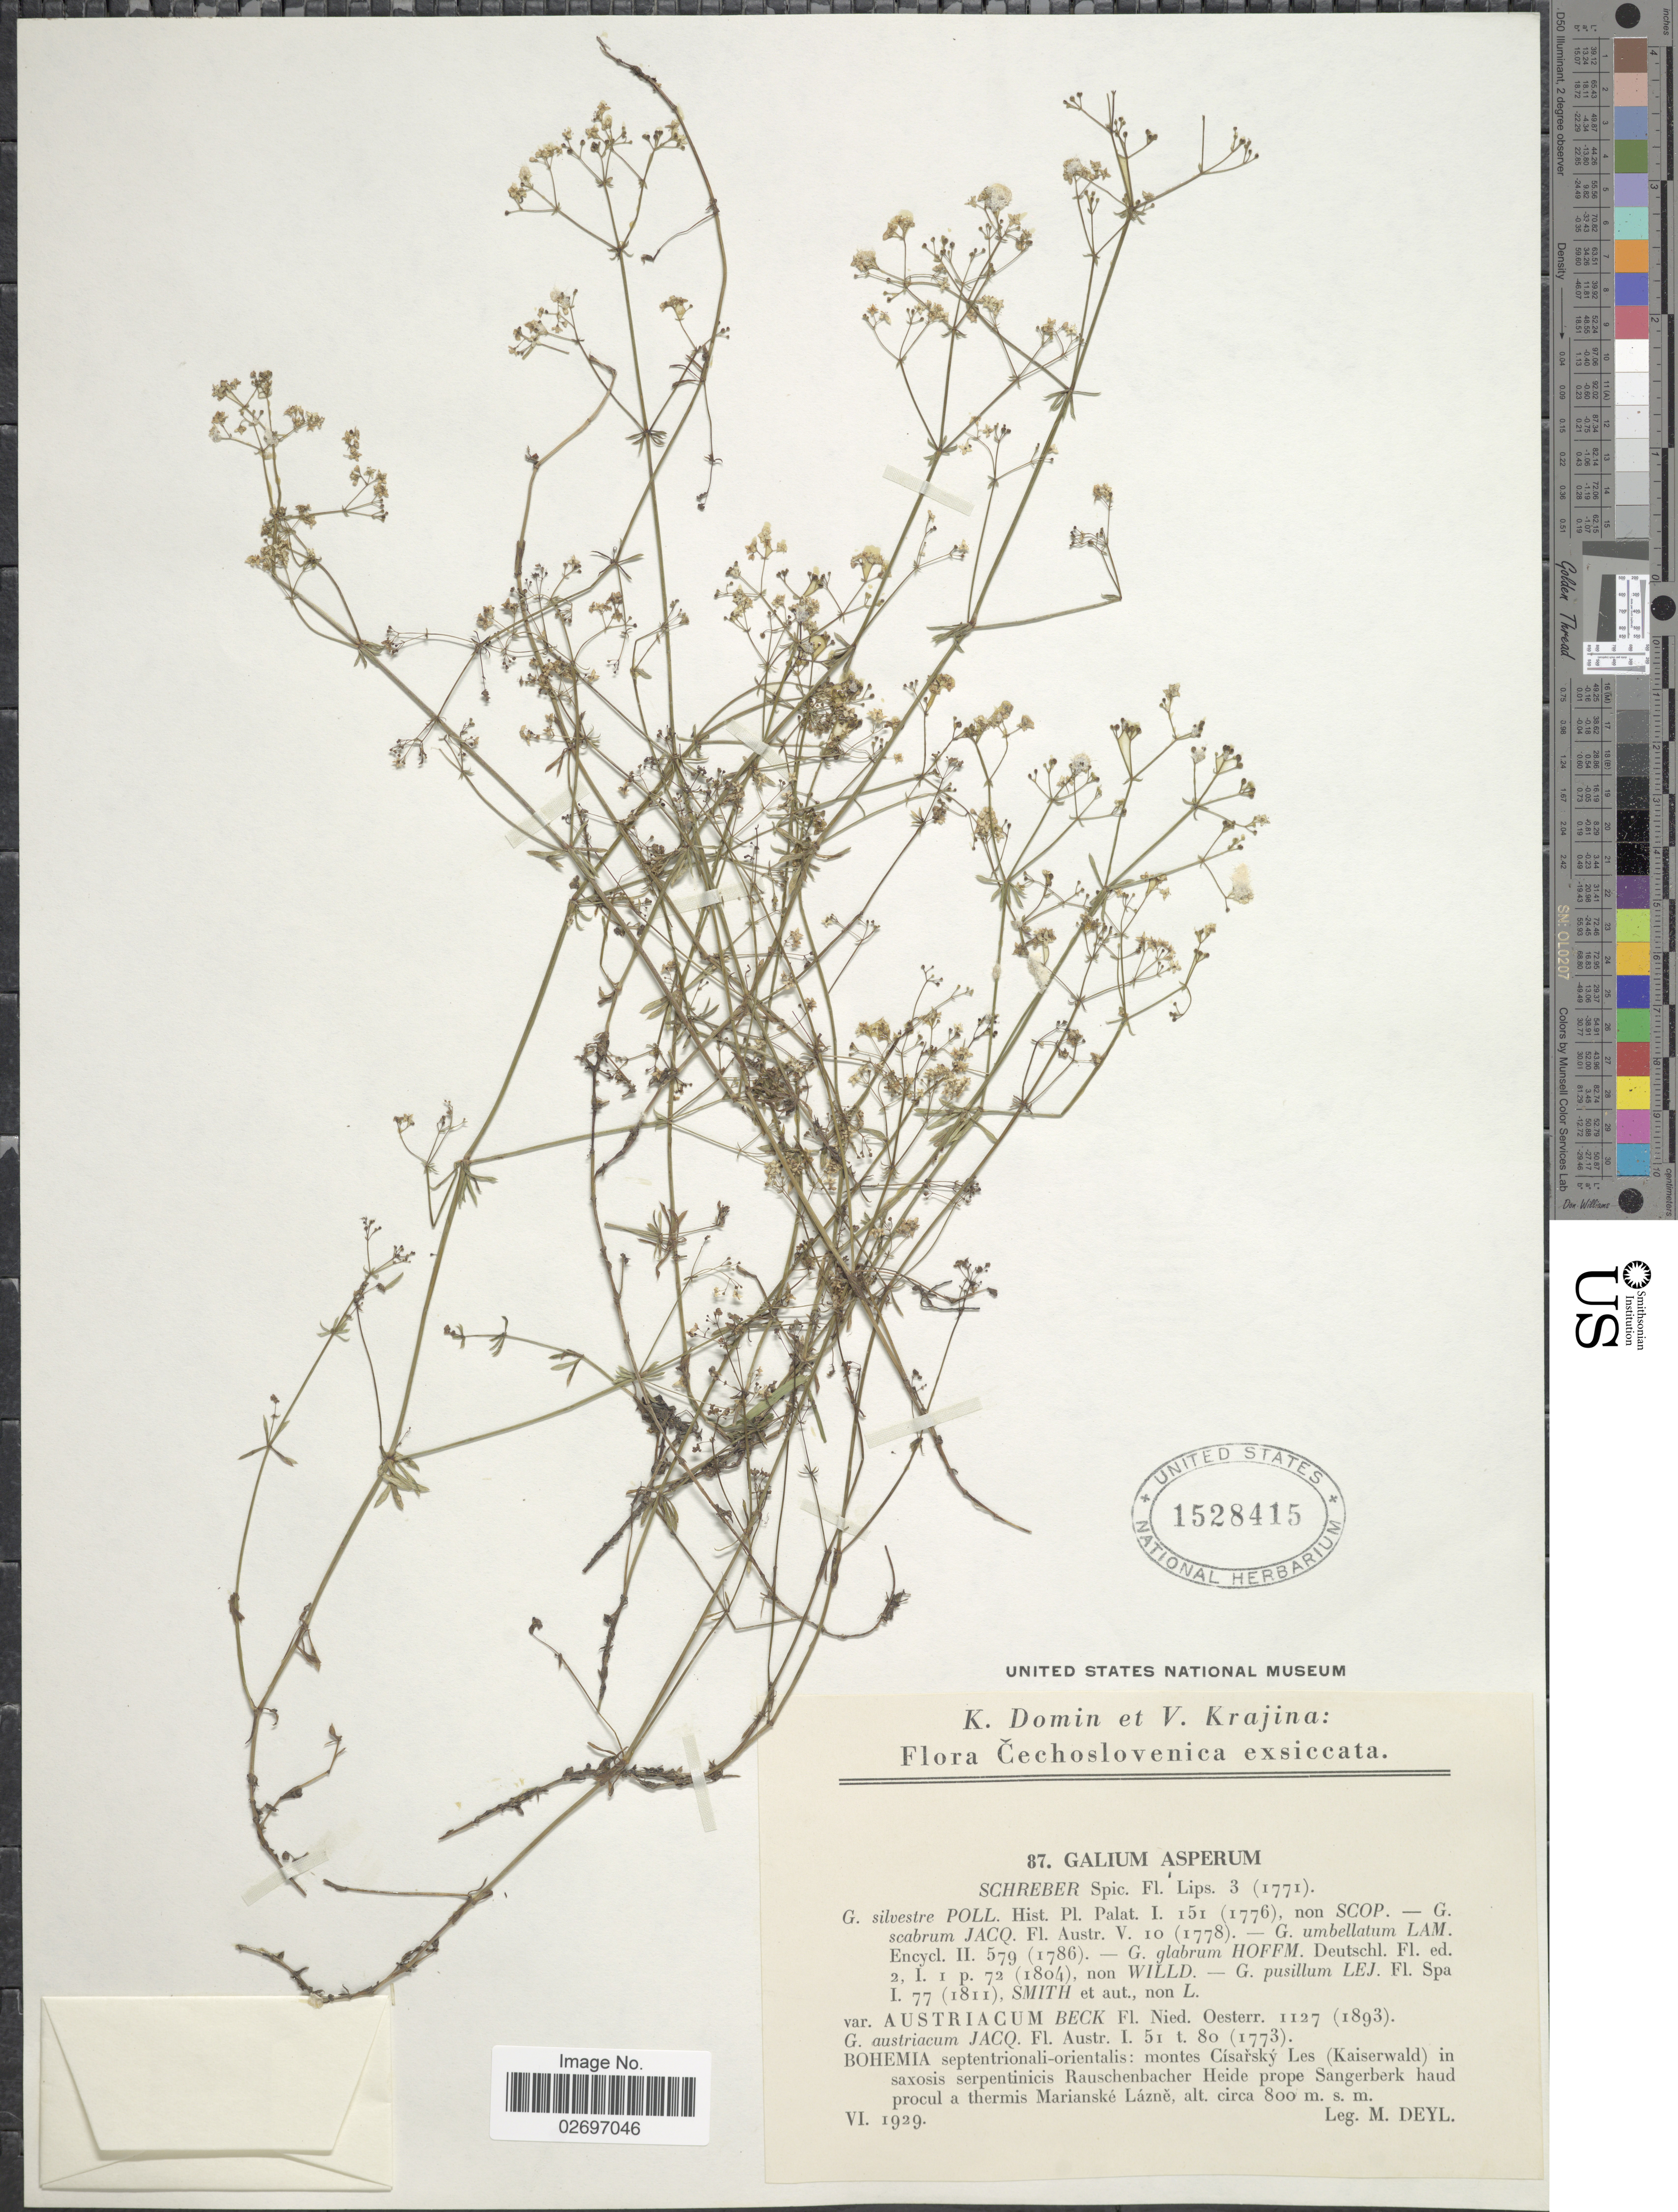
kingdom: Plantae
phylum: Tracheophyta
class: Magnoliopsida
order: Gentianales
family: Rubiaceae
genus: Galium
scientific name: Galium asperum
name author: Schreb.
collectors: M. Deyl, K. Domin & V. Krajina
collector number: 87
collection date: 1929-06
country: Czechia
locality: Cechoslovenica, Bohemia septentrionali-orientalis: montes Cisarsky Les (Kaiserwald) in saxosis sepentinicis Rauschenbacher Heide prope Sangerberk haud procul a thermis Marianske Lazne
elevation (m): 800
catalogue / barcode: US 1528415